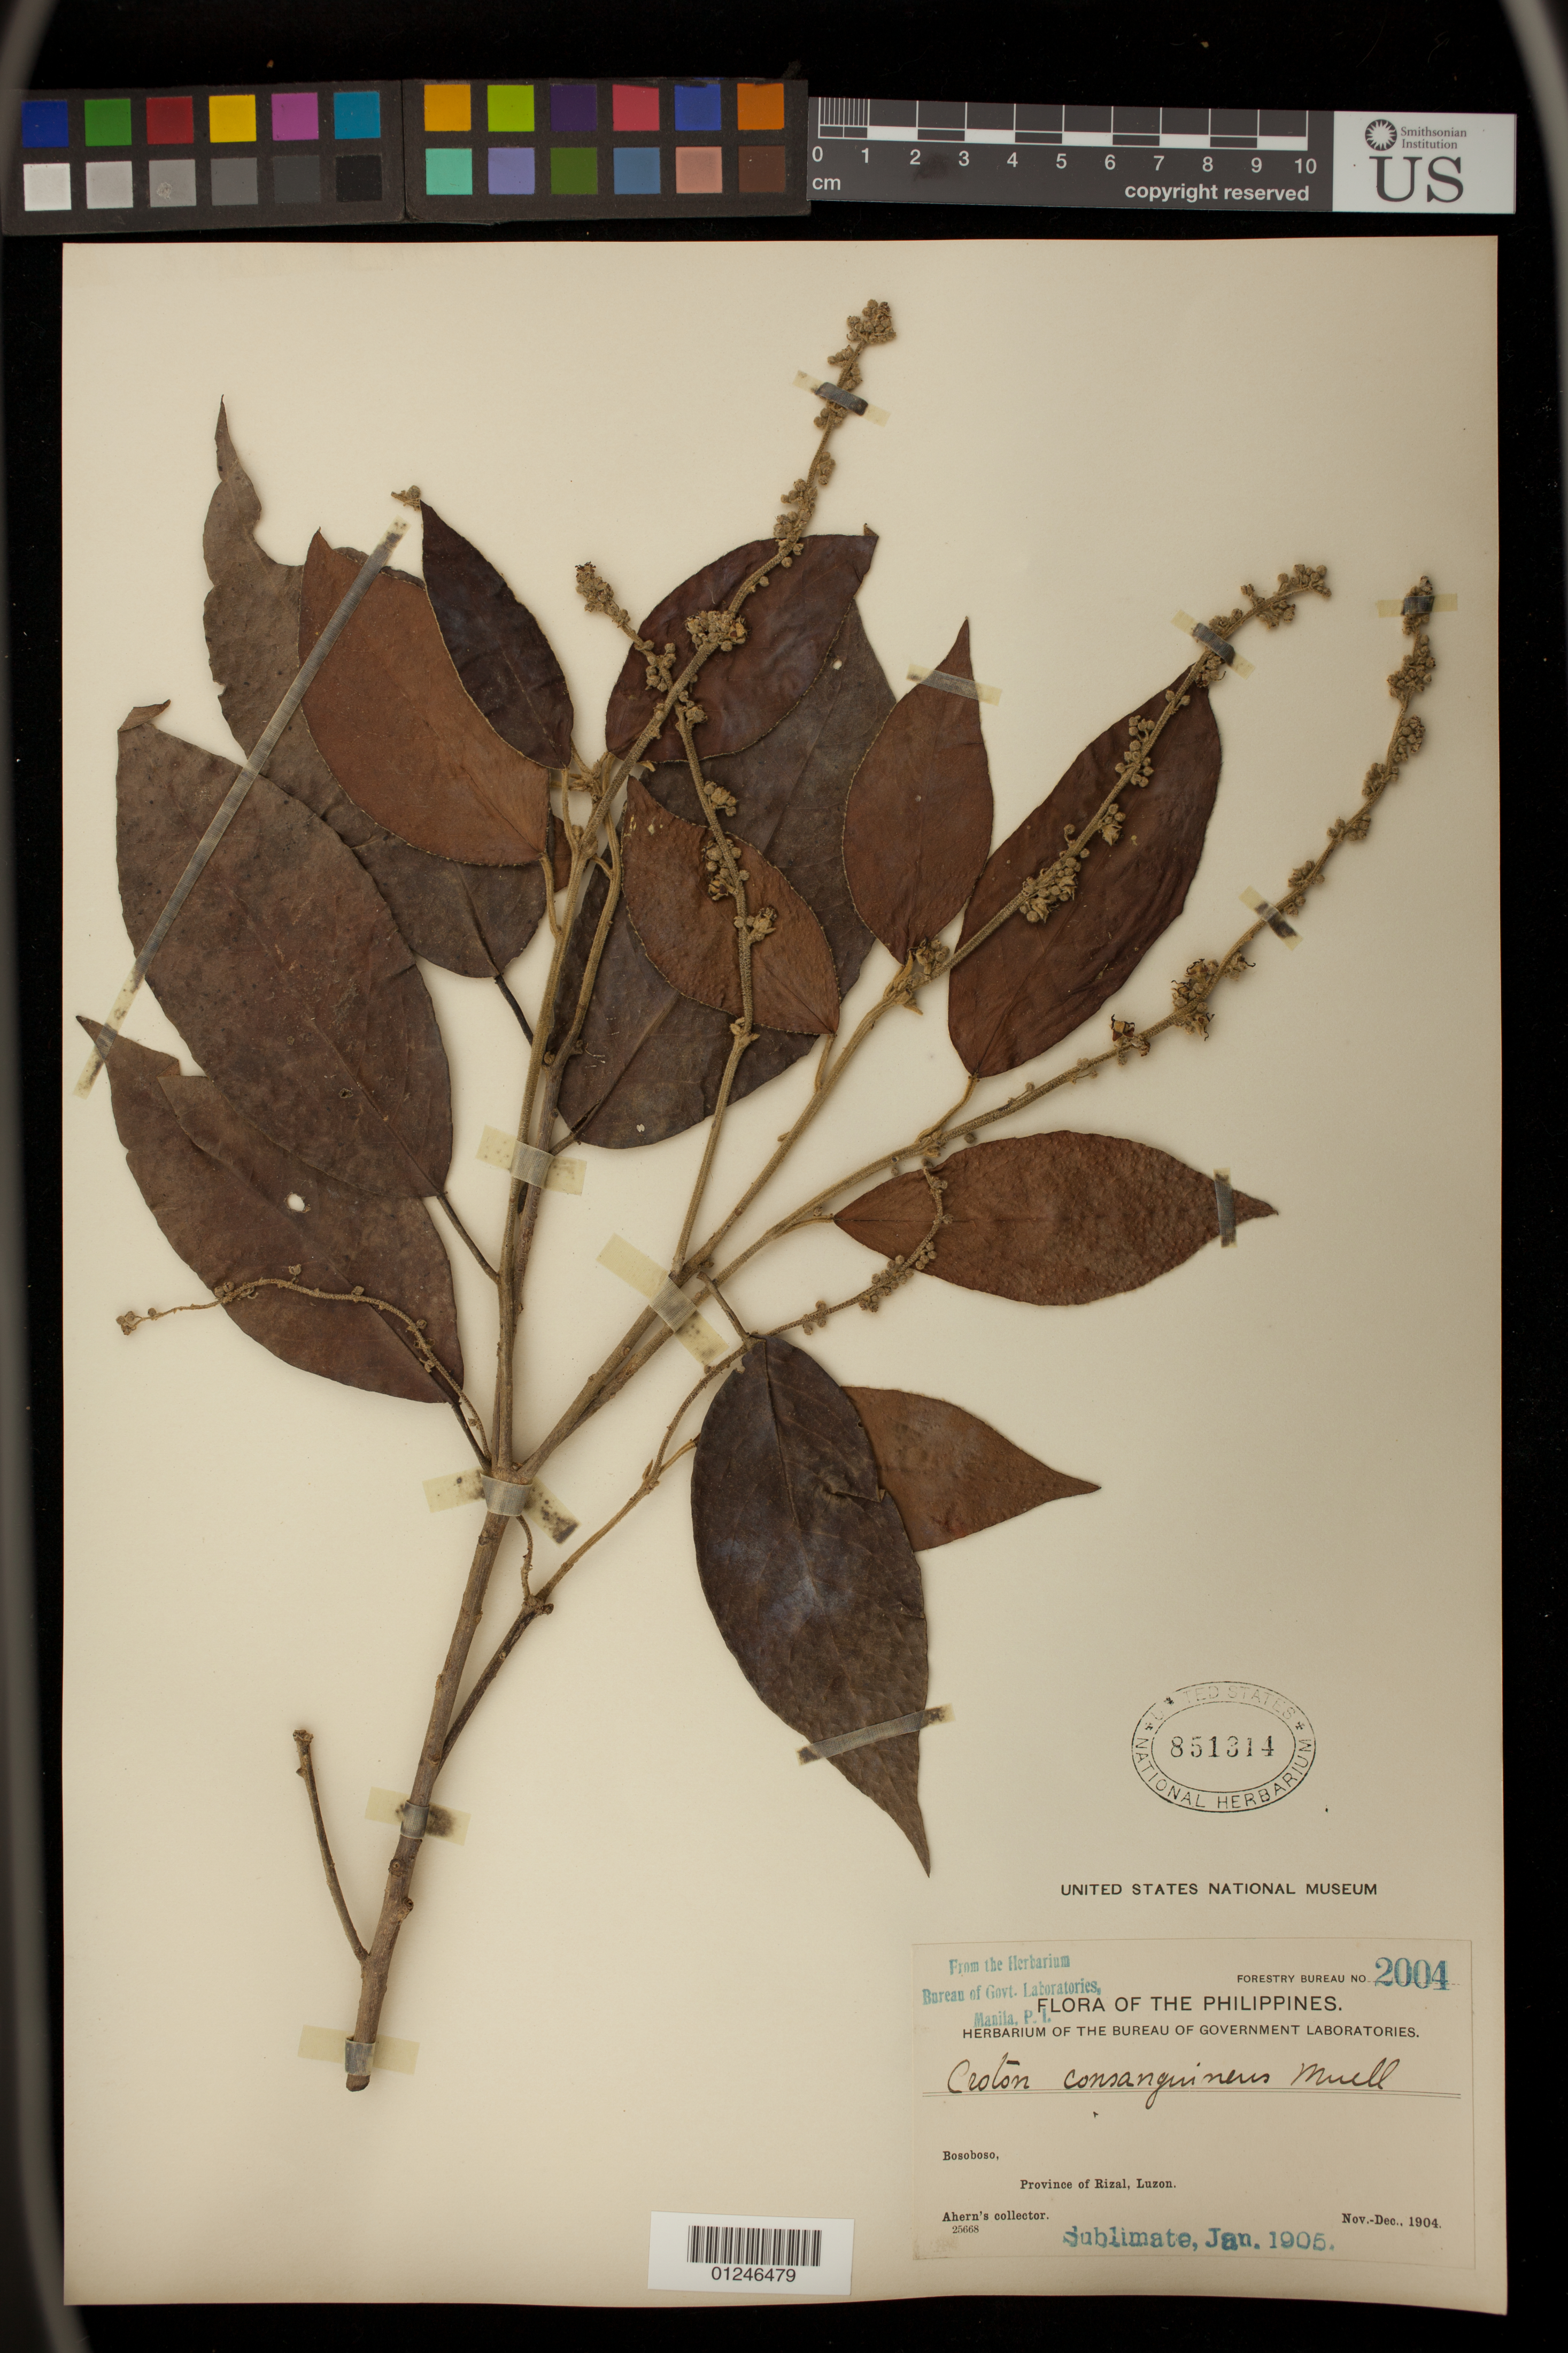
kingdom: Plantae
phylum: Tracheophyta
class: Magnoliopsida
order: Malpighiales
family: Euphorbiaceae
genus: Croton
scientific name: Croton consanguineus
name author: Müll. Arg.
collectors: Ahern's collector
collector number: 25668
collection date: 1904-11-01/1904-12-01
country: Philippines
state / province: Calabarzon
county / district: Rizal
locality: Bosoboso, Rizal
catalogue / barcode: US 851314